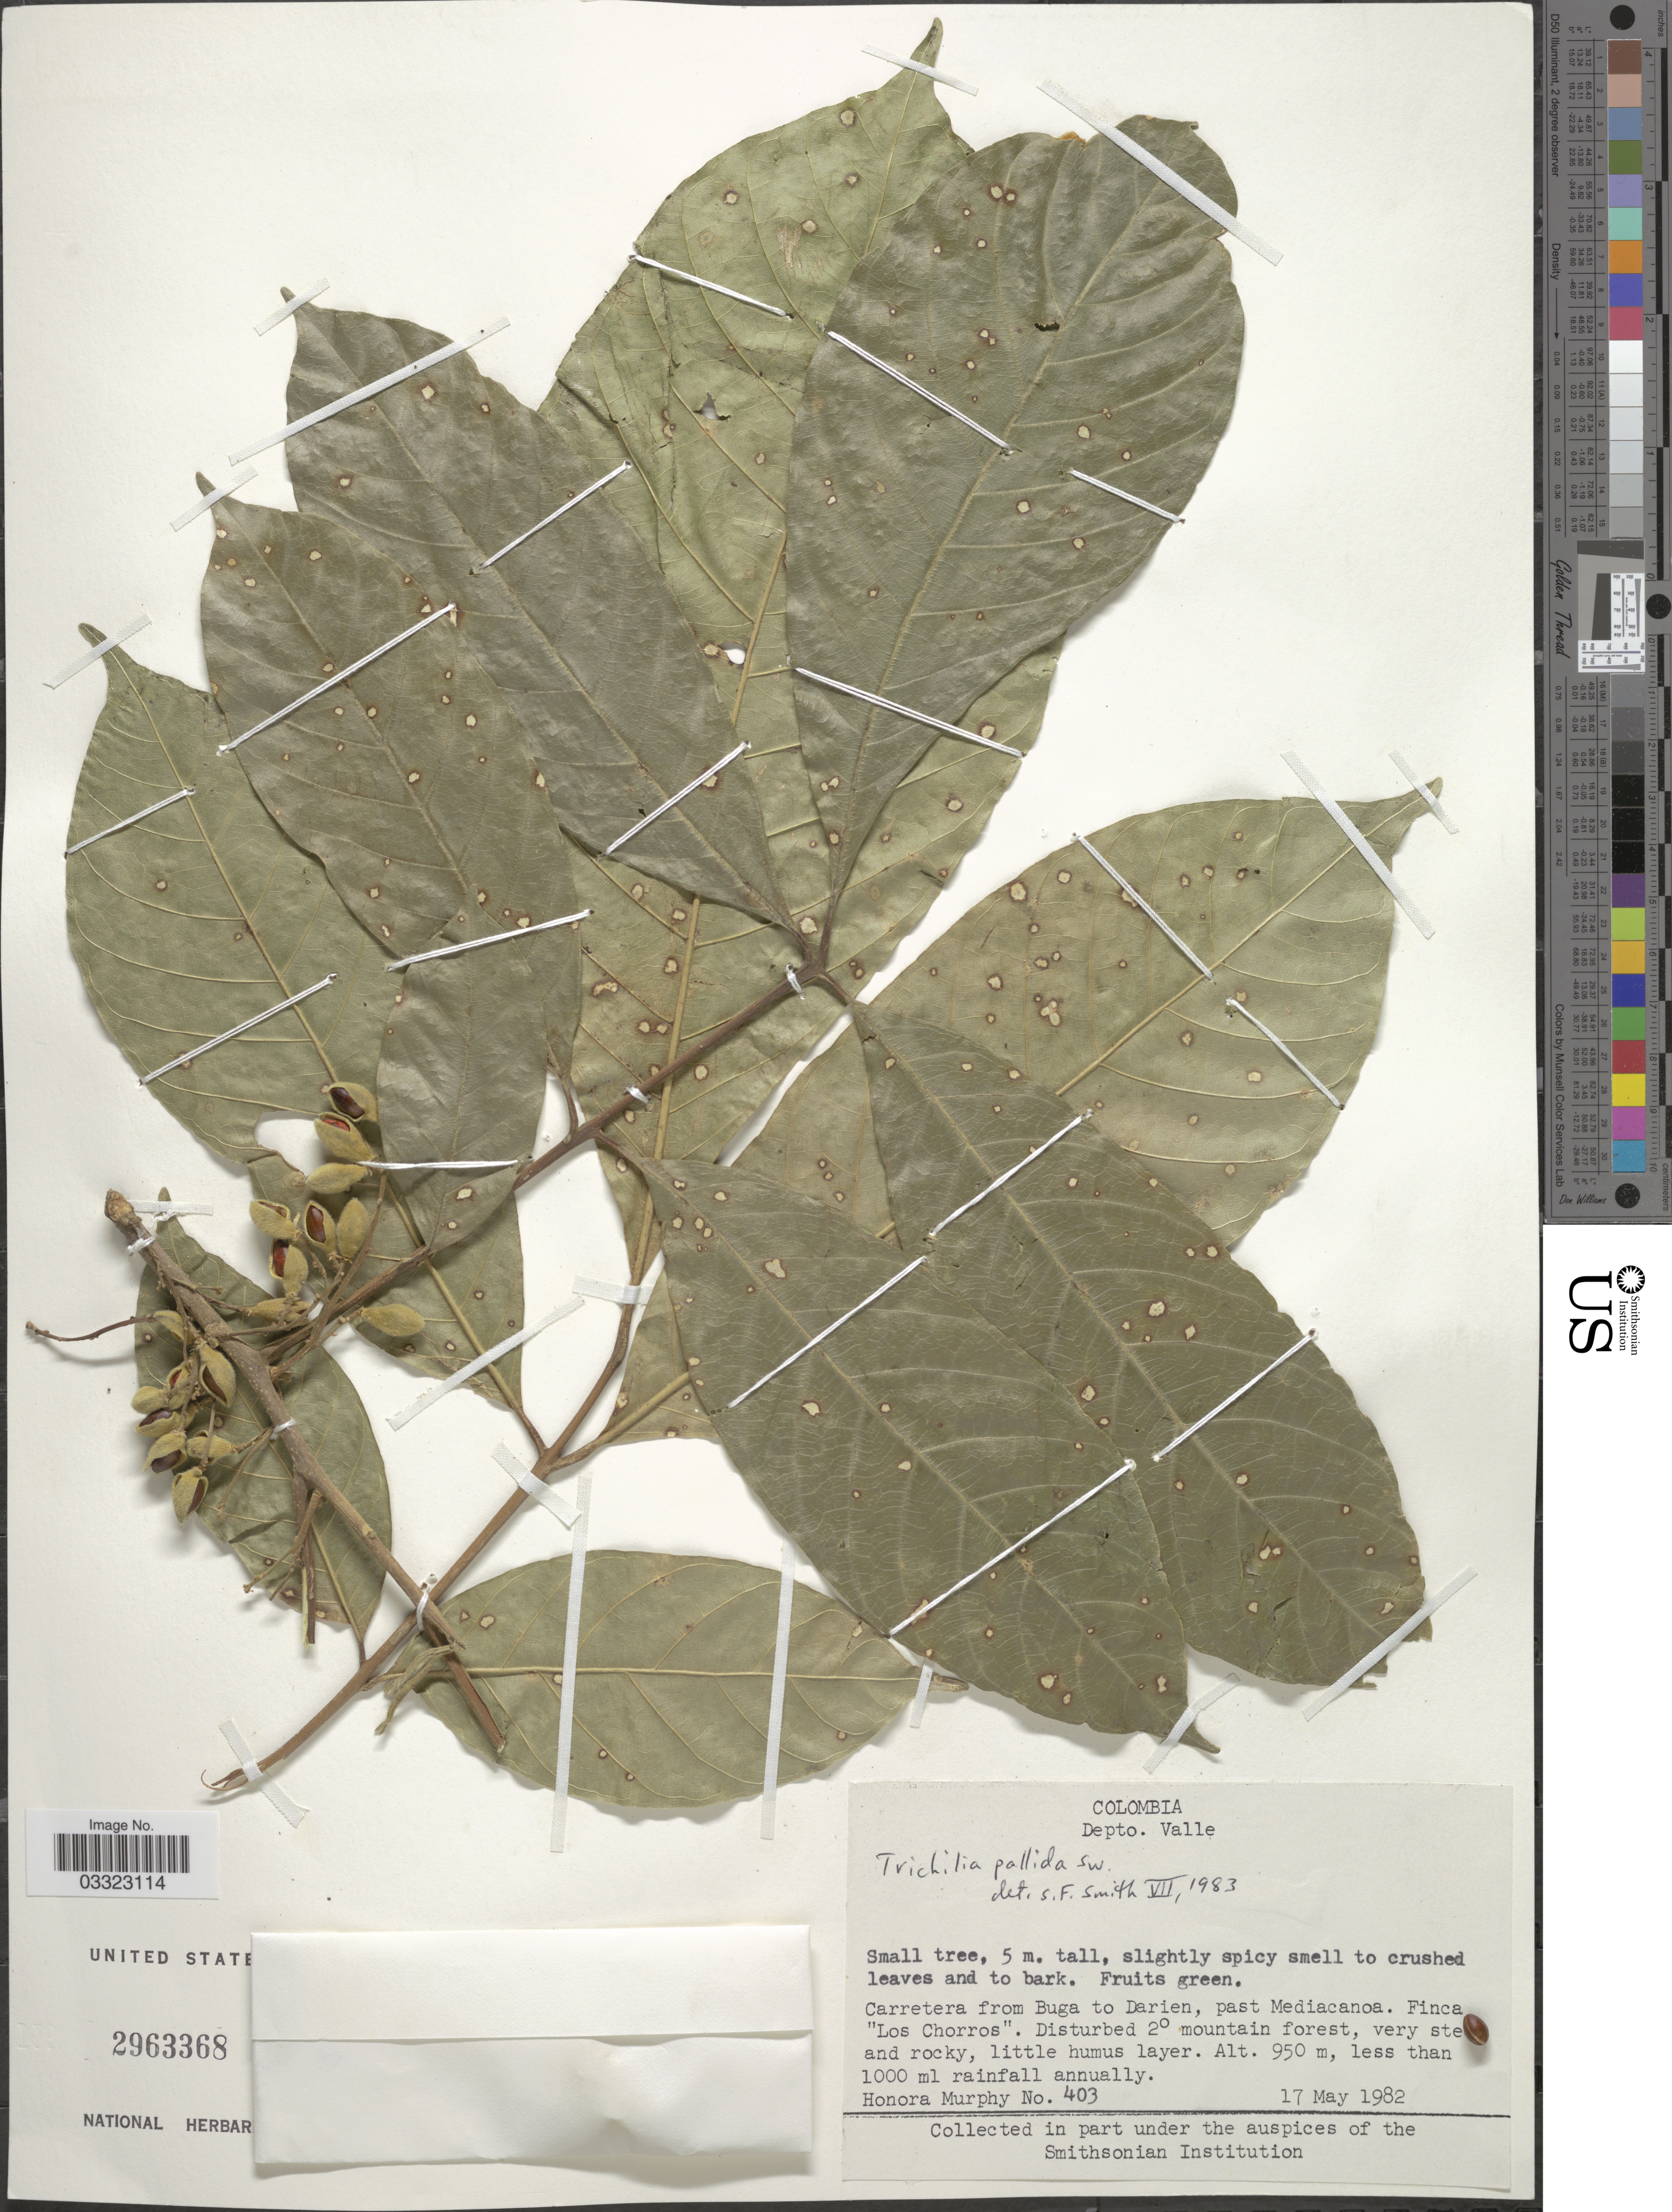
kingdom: Plantae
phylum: Tracheophyta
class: Magnoliopsida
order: Sapindales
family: Meliaceae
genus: Trichilia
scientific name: Trichilia pallida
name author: Sw.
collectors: H. Murphy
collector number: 403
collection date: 1982-05-17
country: Colombia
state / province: Valle del Cauca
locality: Depto. Valle. Carretera from Buga to Darien, past Mediacanoa. Finca "Los Chorros".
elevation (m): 950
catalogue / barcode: US 2963368